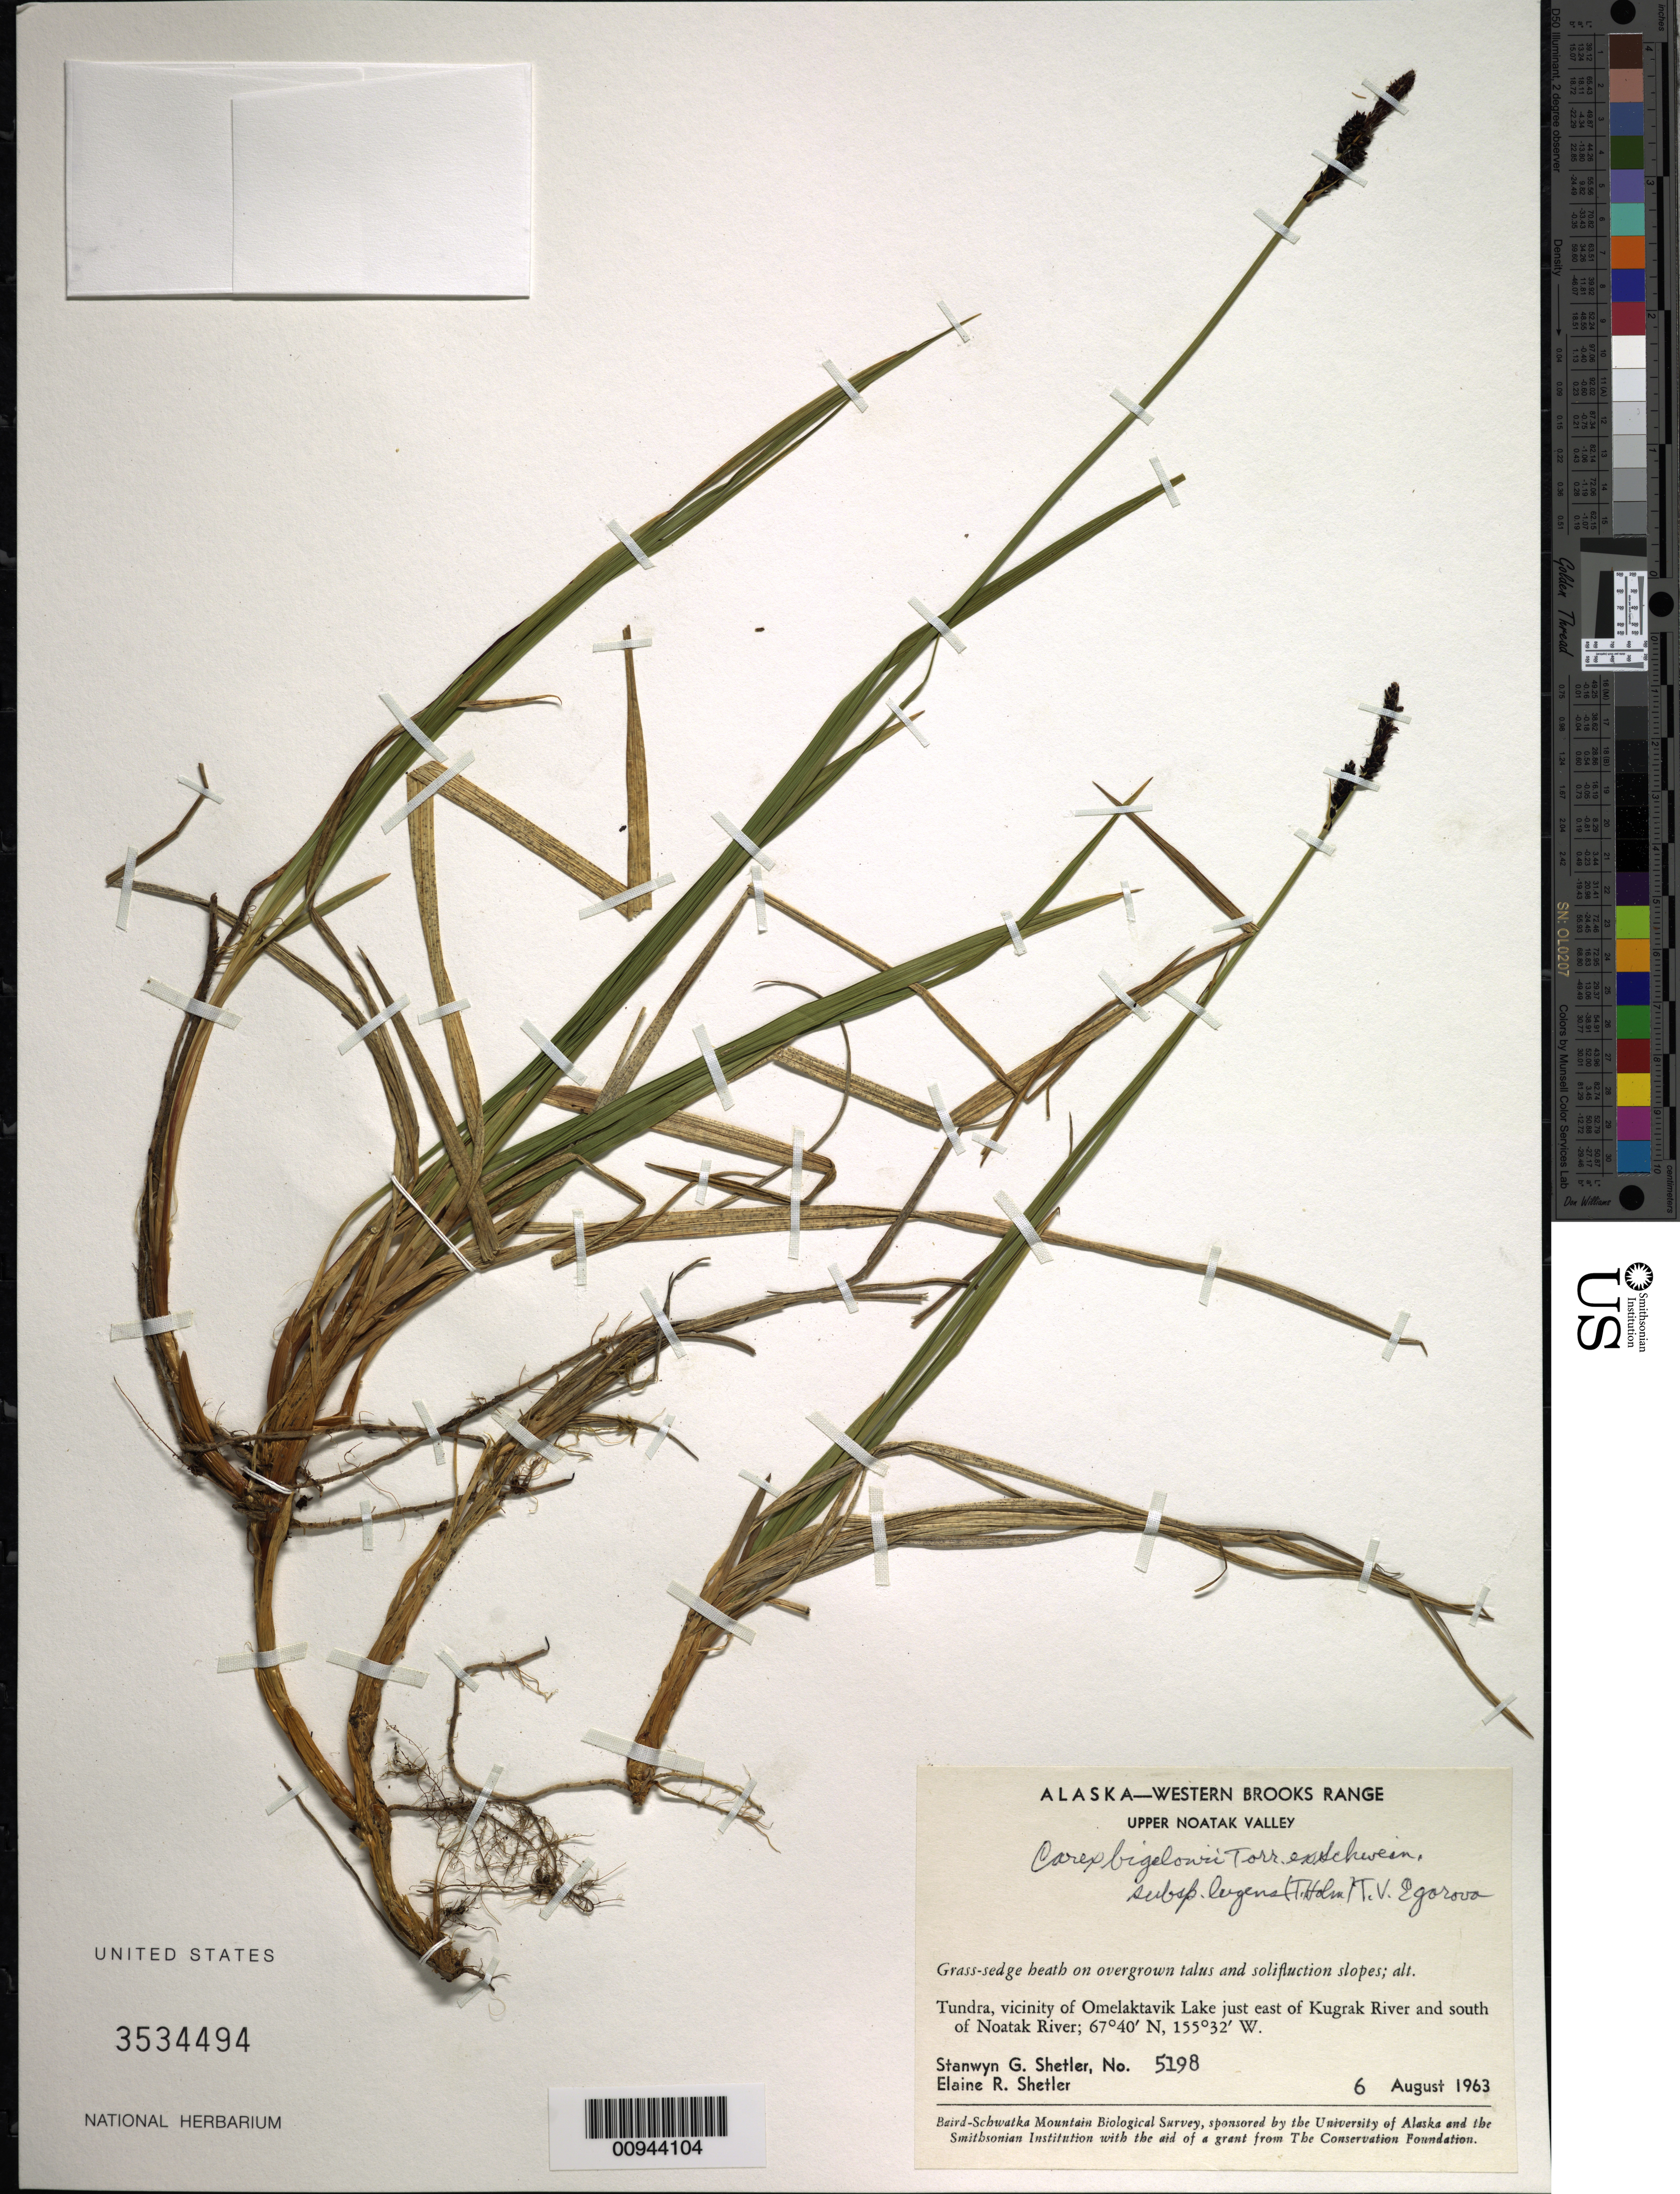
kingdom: Plantae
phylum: Tracheophyta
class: Liliopsida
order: Poales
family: Cyperaceae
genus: Carex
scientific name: Carex bigelowii subsp. lugens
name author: (Holm) T.V. Egorova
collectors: S. Shetler & E. R. Shetler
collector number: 5198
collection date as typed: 06 Aug 1963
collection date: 1963-08-06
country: United States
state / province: Alaska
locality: Vicinity of Omelaktavik Lake just east of Kugrak River and south of Noatak River. Western Brooks Range, Upper Noatak Valley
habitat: Tundra. Grass-sedge heath on overgrown talus and solifluction slopes.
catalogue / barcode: US 3534494